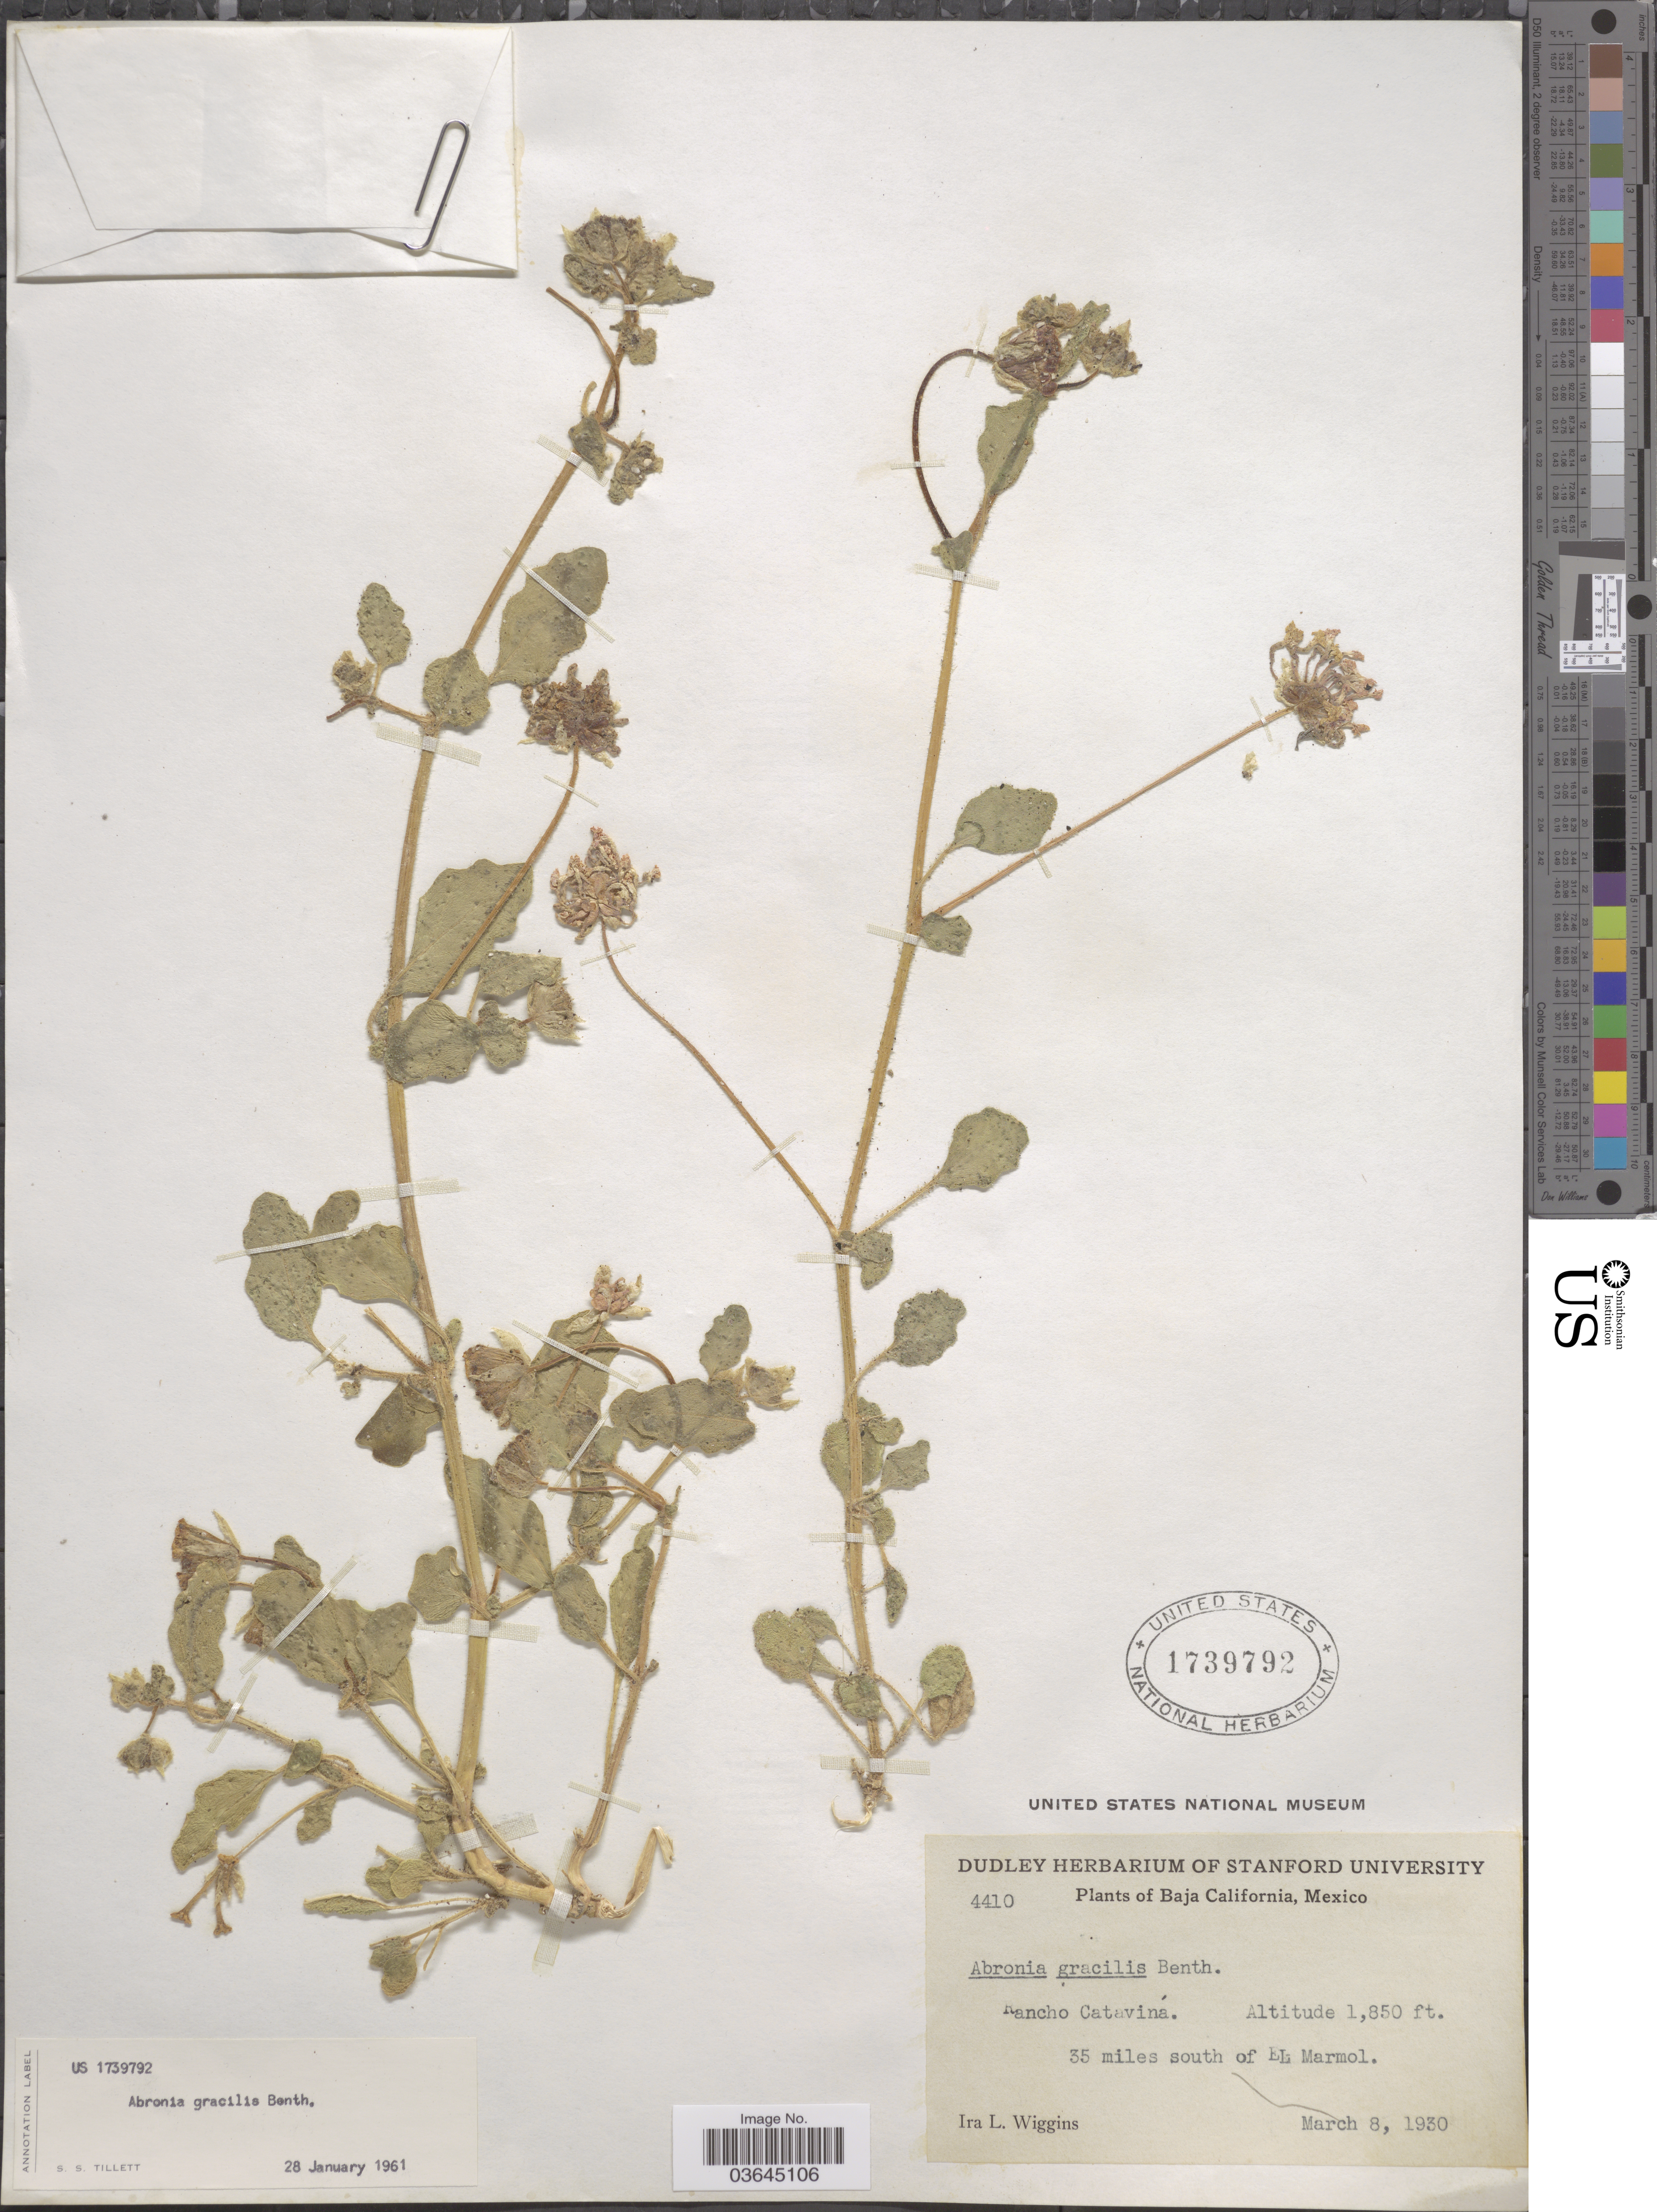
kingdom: Plantae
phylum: Tracheophyta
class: Magnoliopsida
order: Caryophyllales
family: Nyctaginaceae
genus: Abronia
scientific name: Abronia gracilis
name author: Benth.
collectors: I. L. Wiggins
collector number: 4410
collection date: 1930-03-08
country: Mexico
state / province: Baja California Norte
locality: Rancho Cataviná. 35 miles south of El Marmol.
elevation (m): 564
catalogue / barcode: US 1739792